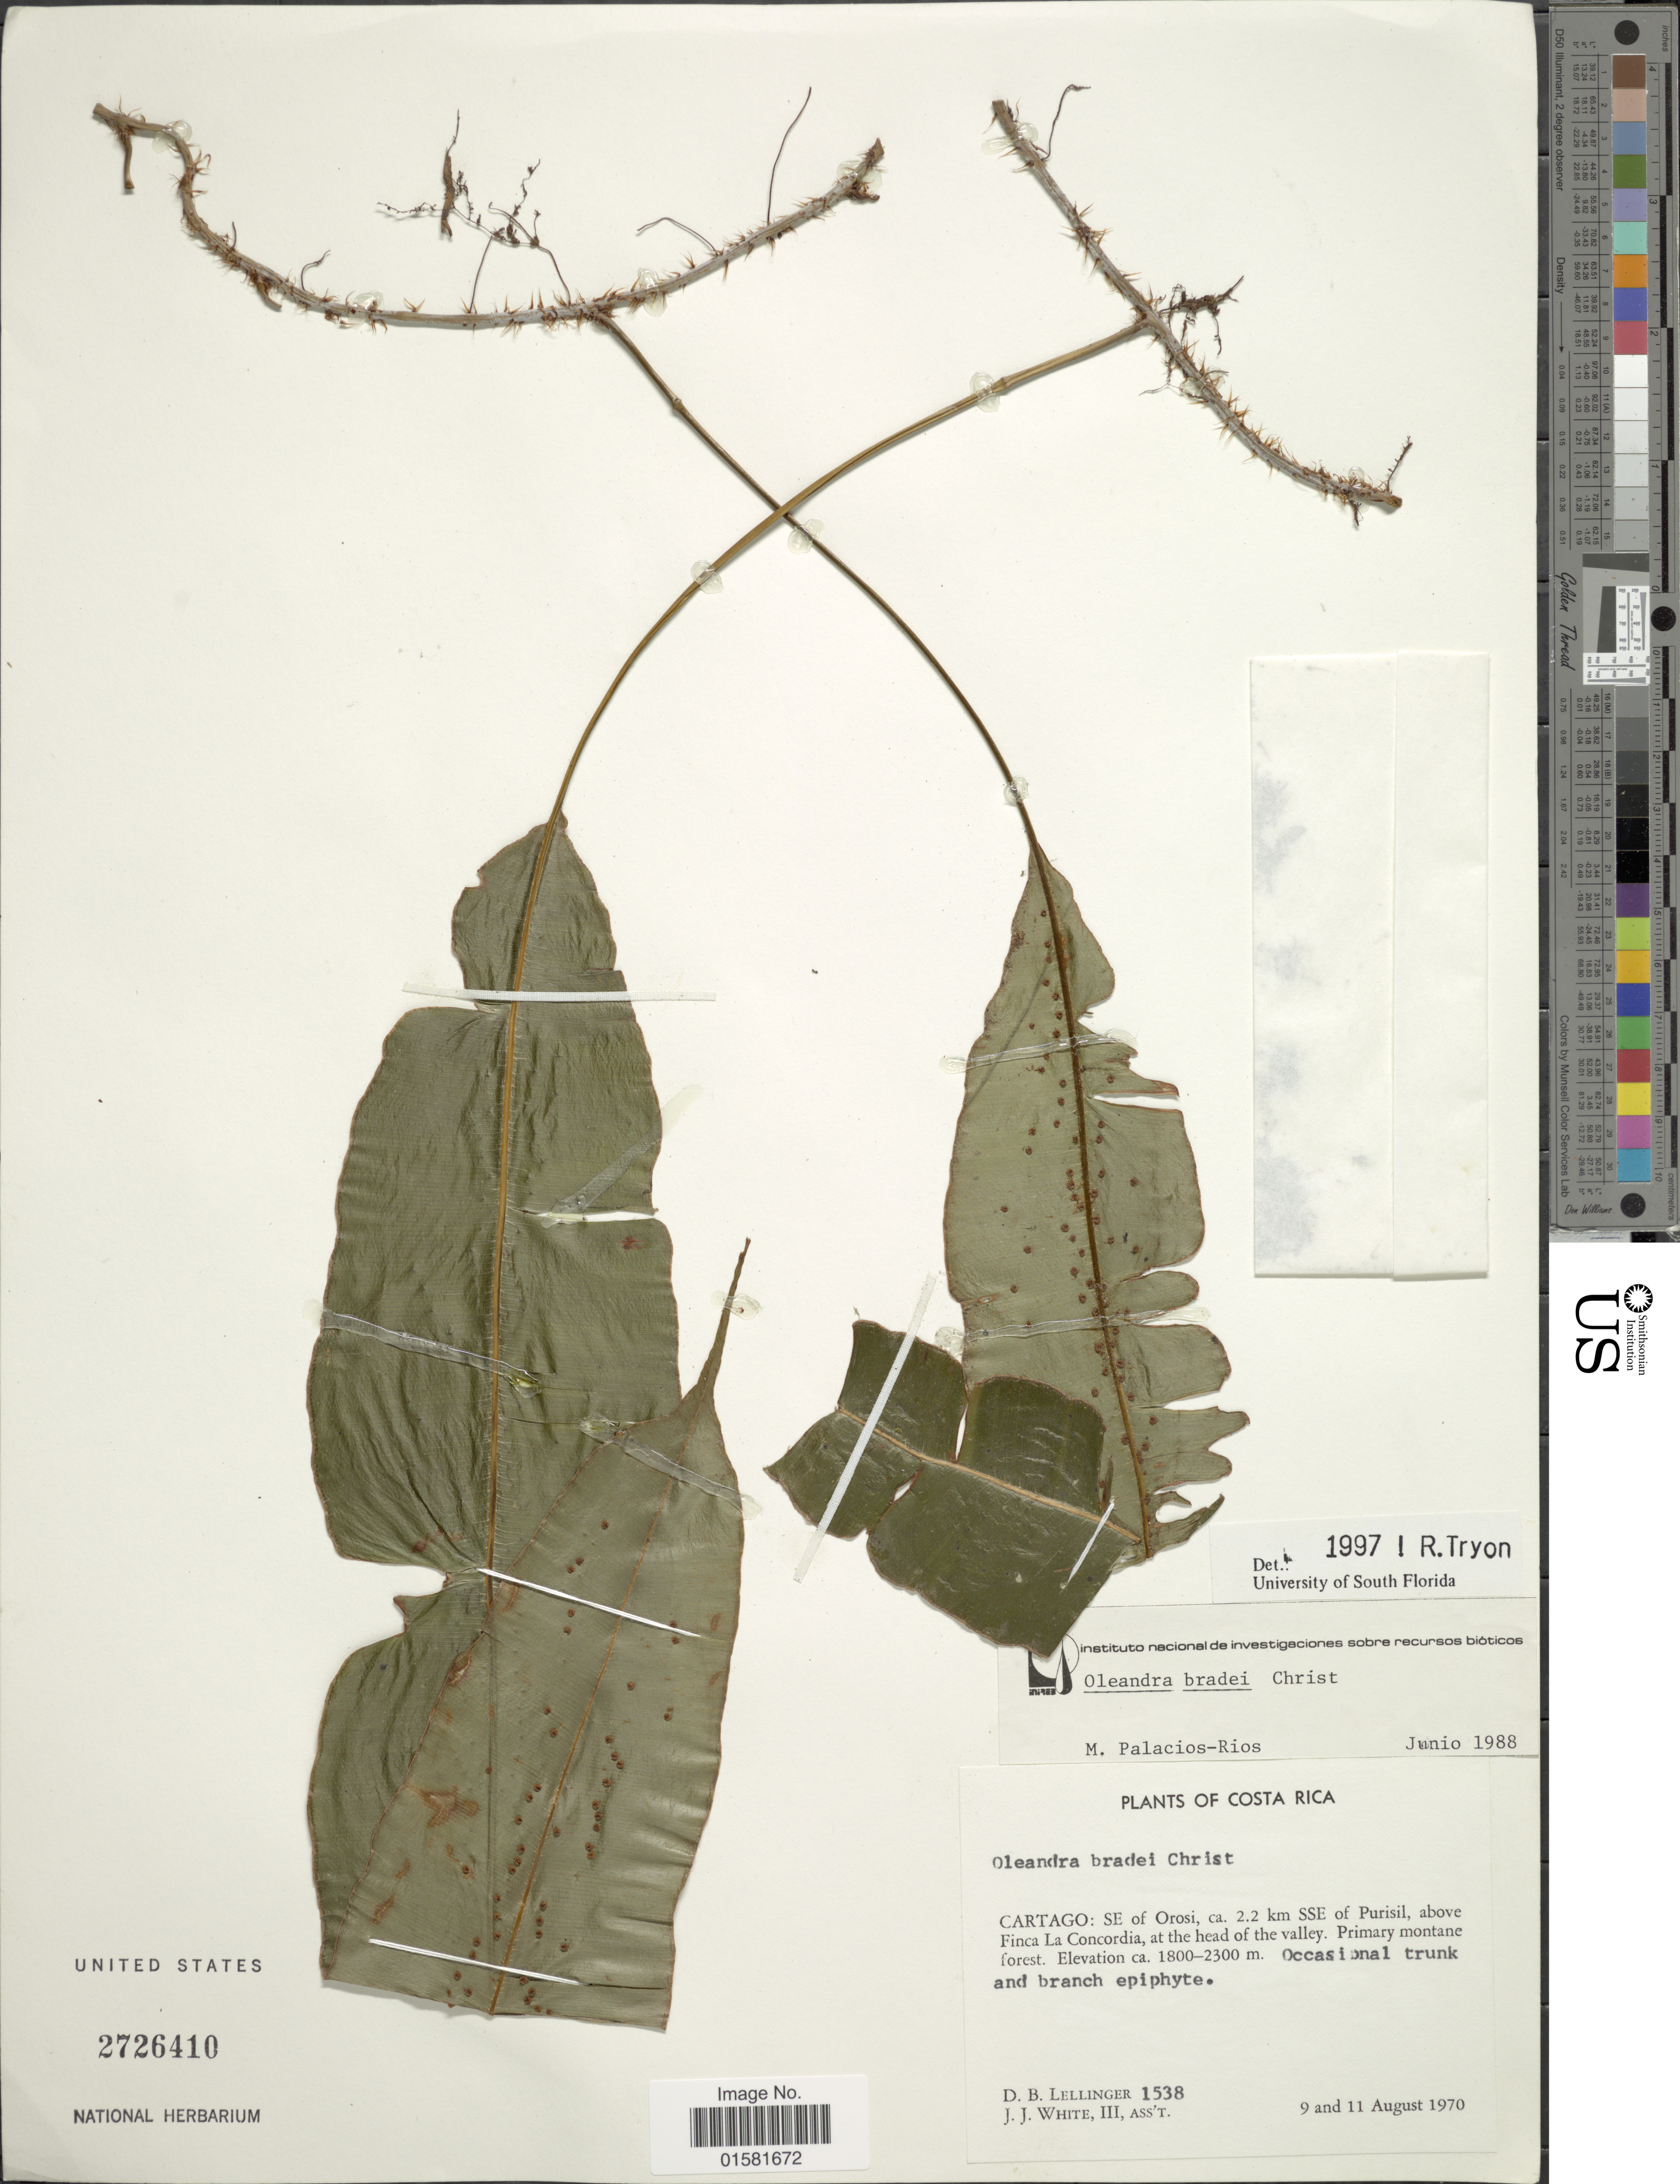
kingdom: Plantae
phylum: Tracheophyta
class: Polypodiopsida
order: Polypodiales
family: Oleandraceae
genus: Oleandra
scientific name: Oleandra bradei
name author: Christ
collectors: D. B. Lellinger & J. J. White III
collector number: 1538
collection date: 1970-08-09/1970-08-11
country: Costa Rica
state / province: Cartago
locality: Costa Rica, Cartago, SE of Orosi, ca. 2.2 km SSE of Purisil, above Finca La Concordia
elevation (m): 1800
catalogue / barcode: US 2726410